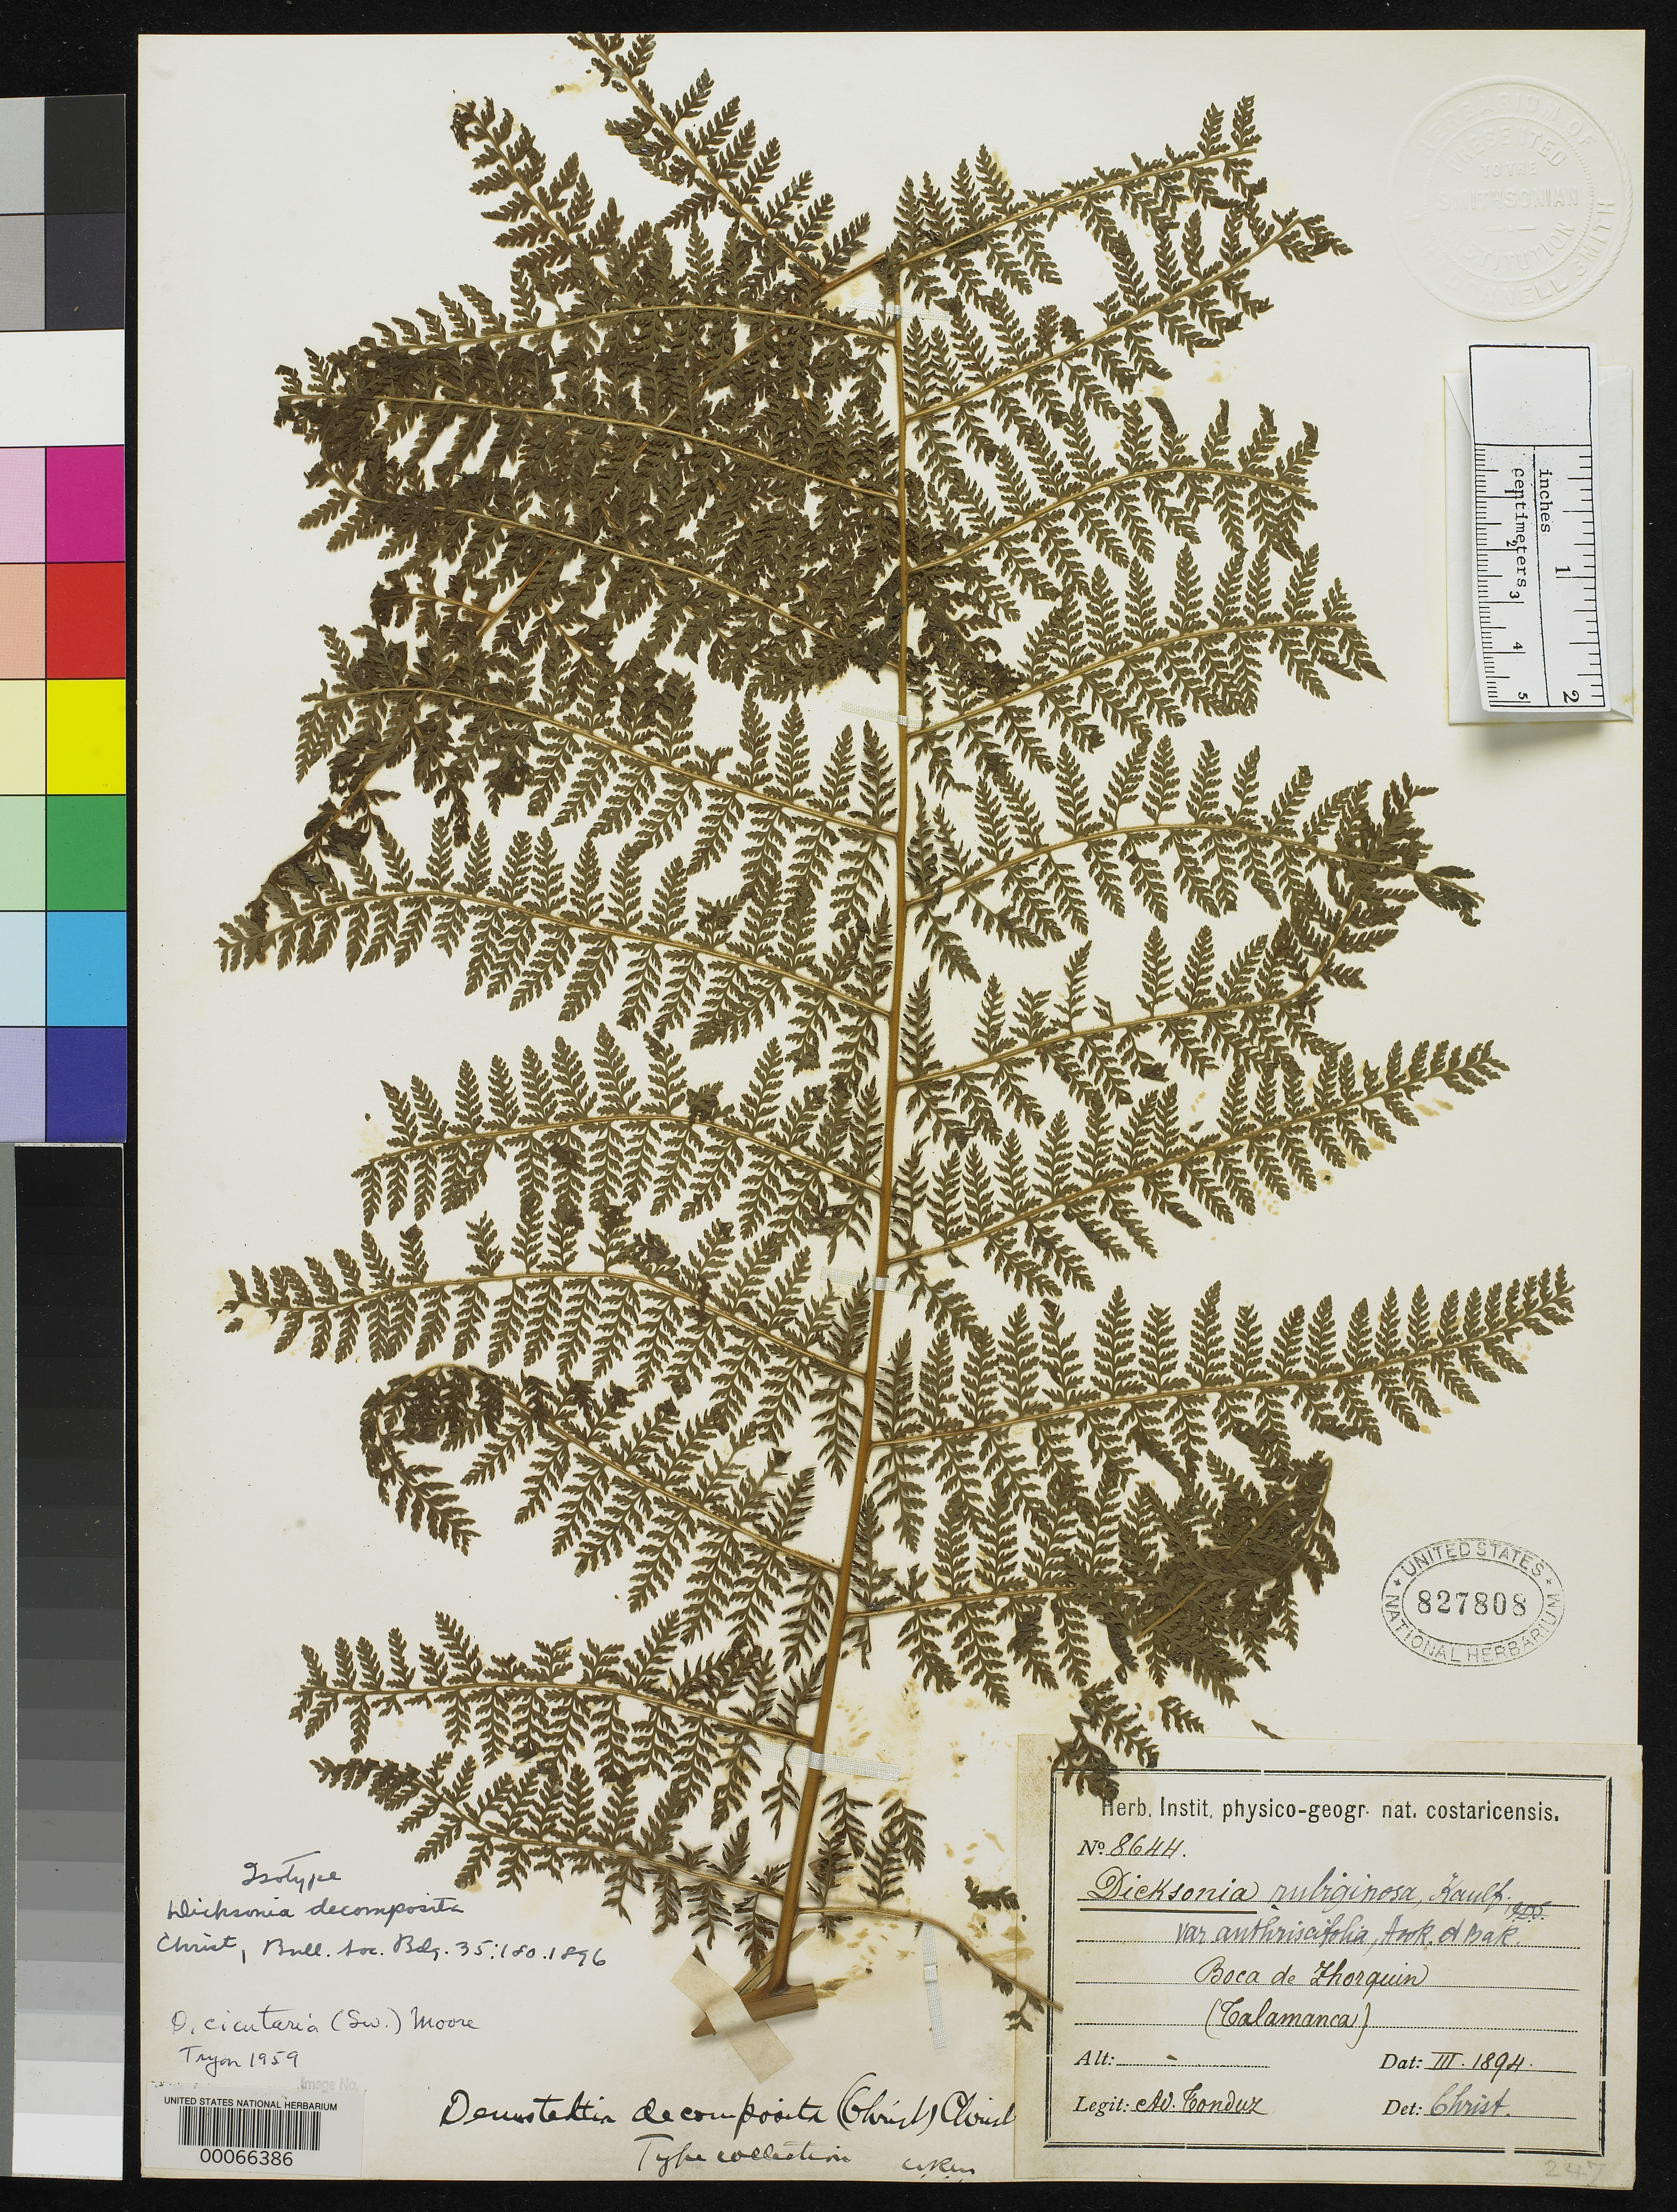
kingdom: Plantae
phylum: Tracheophyta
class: Polypodiopsida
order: Cyatheales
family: Dicksoniaceae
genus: Dicksonia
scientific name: Dicksonia decomposita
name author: Christ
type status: Type Collection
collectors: A. Tonduz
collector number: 8644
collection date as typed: Mar 1894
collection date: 1894-03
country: Costa Rica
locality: Boca de Zhorquin, Talamanca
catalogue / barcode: US 827808